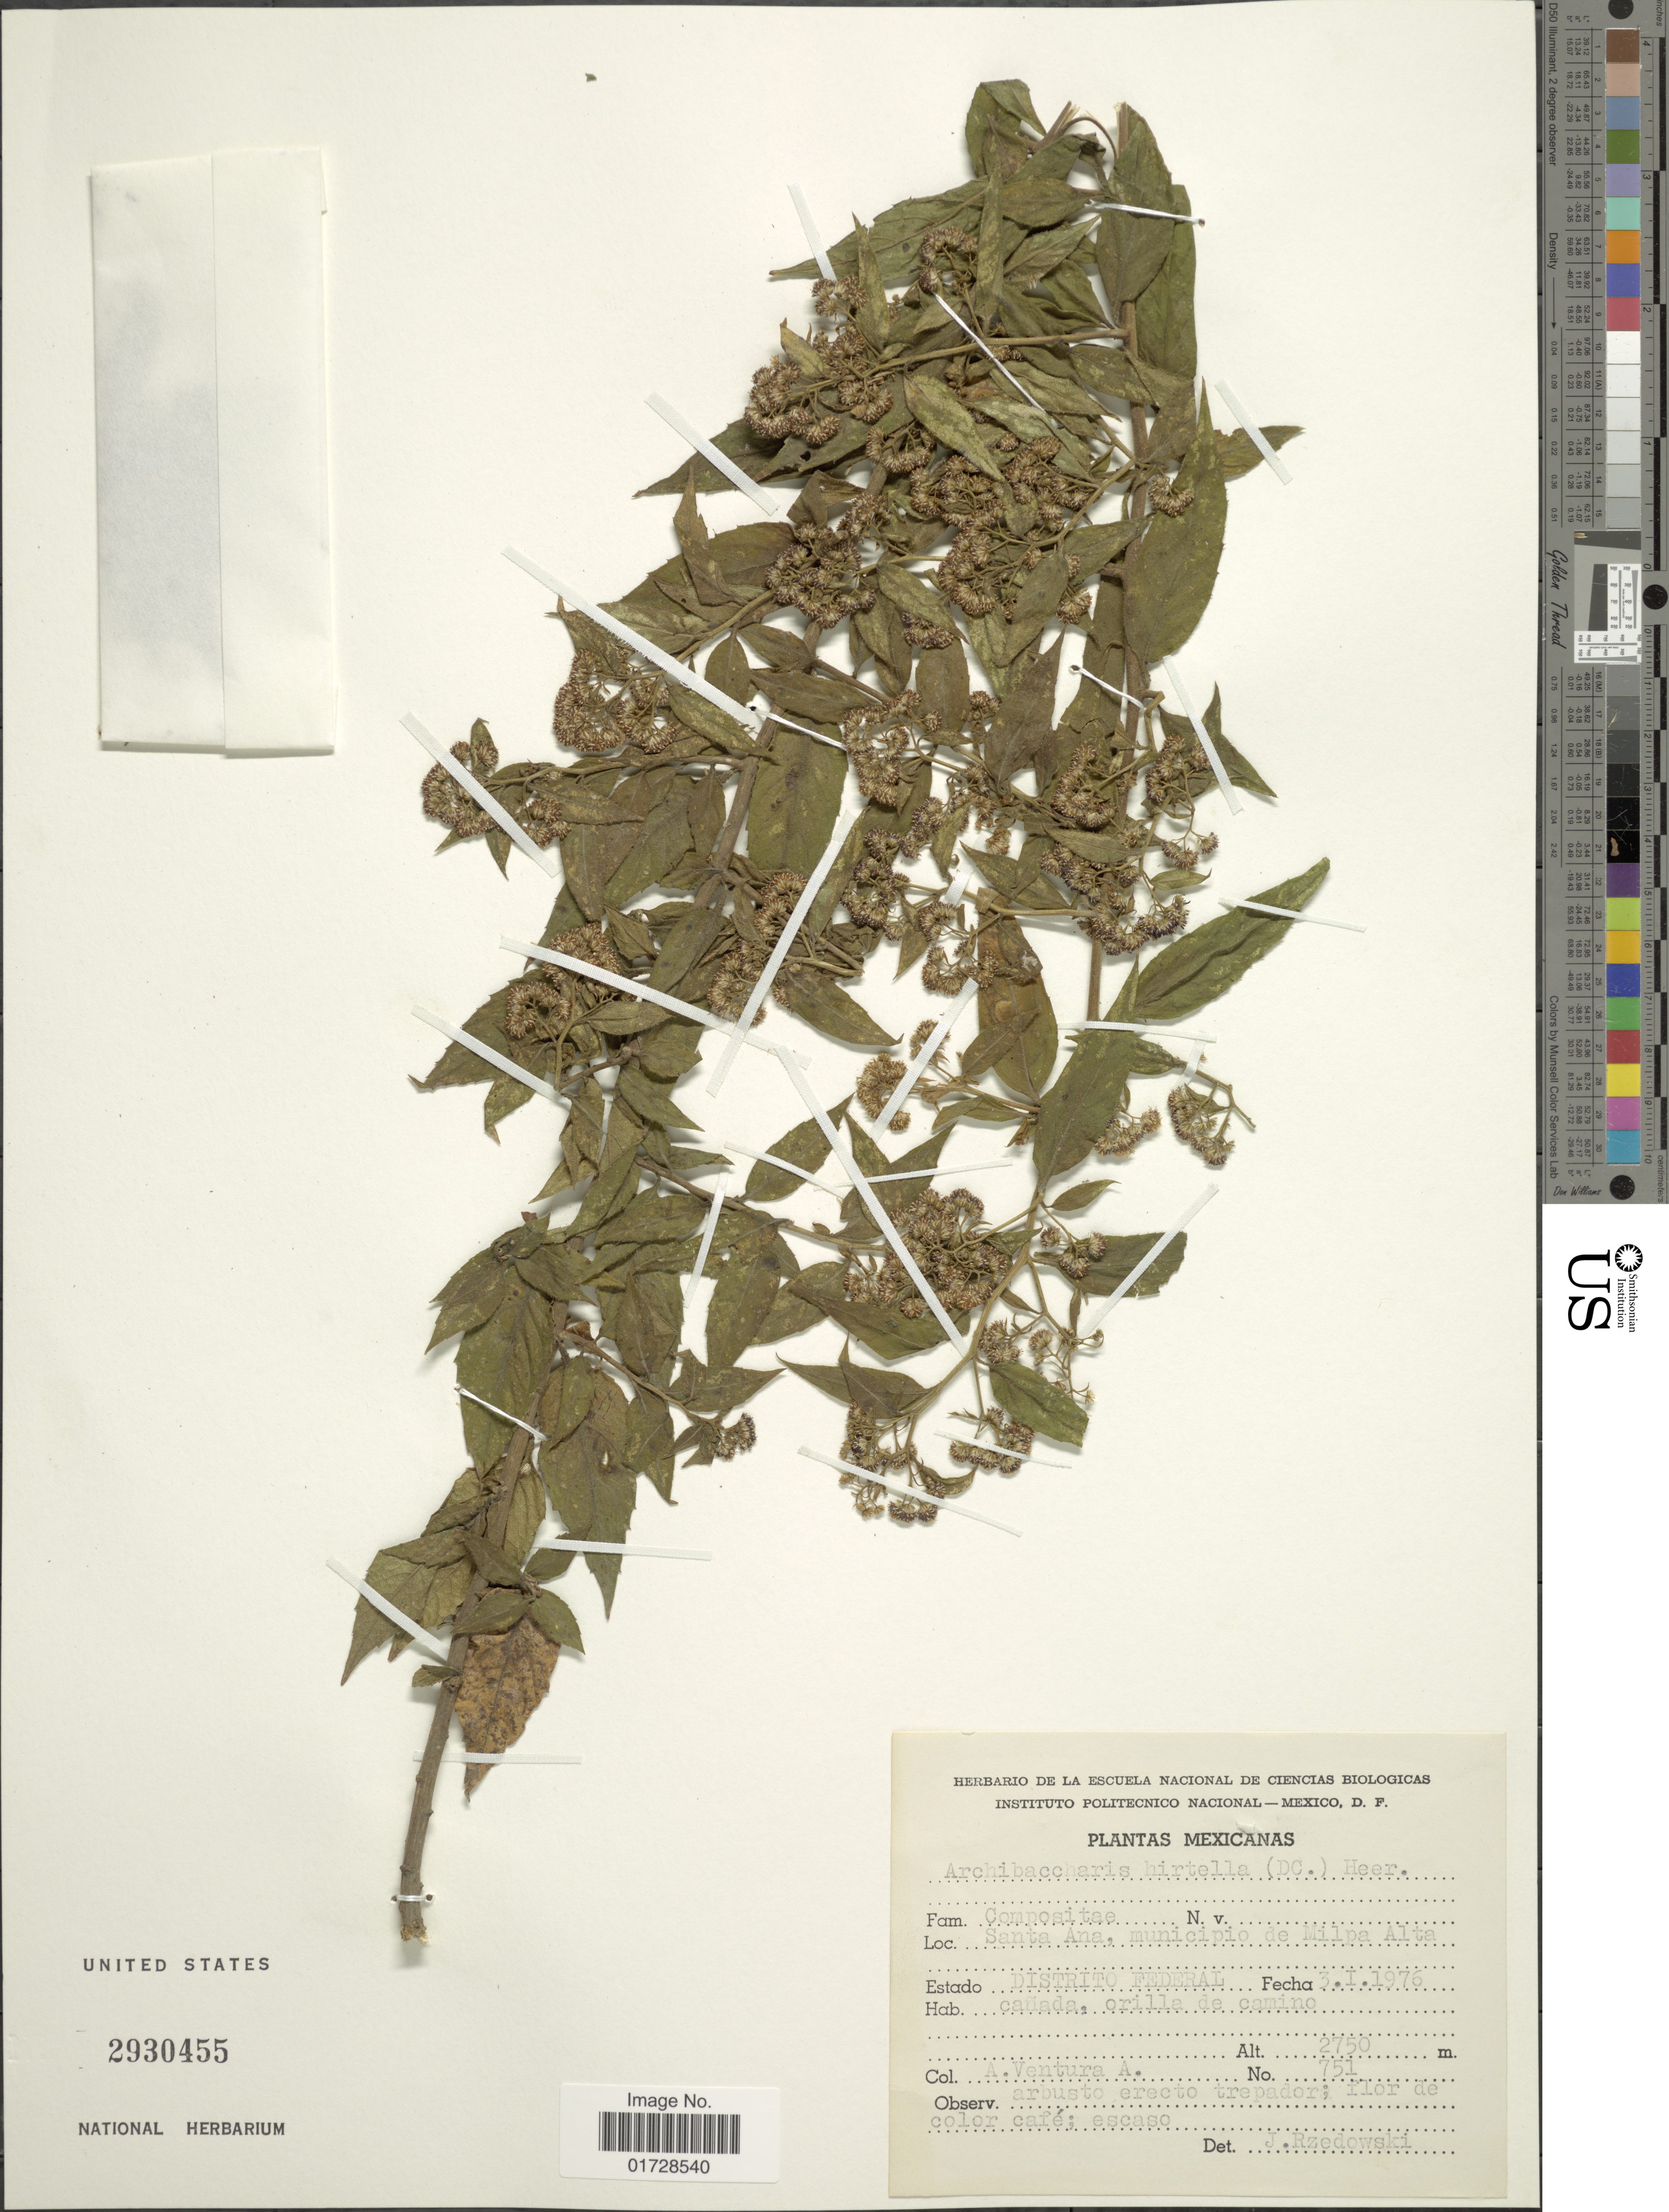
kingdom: Plantae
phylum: Tracheophyta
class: Magnoliopsida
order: Asterales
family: Asteraceae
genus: Archibaccharis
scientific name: Archibaccharis hirtella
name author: (DC.) Heering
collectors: A. Ventura A.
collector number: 751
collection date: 1976-01-03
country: Mexico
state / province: Distrito Federal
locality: Santa Ana, municipio de Milpa Alta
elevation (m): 2750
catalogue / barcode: US 2930455